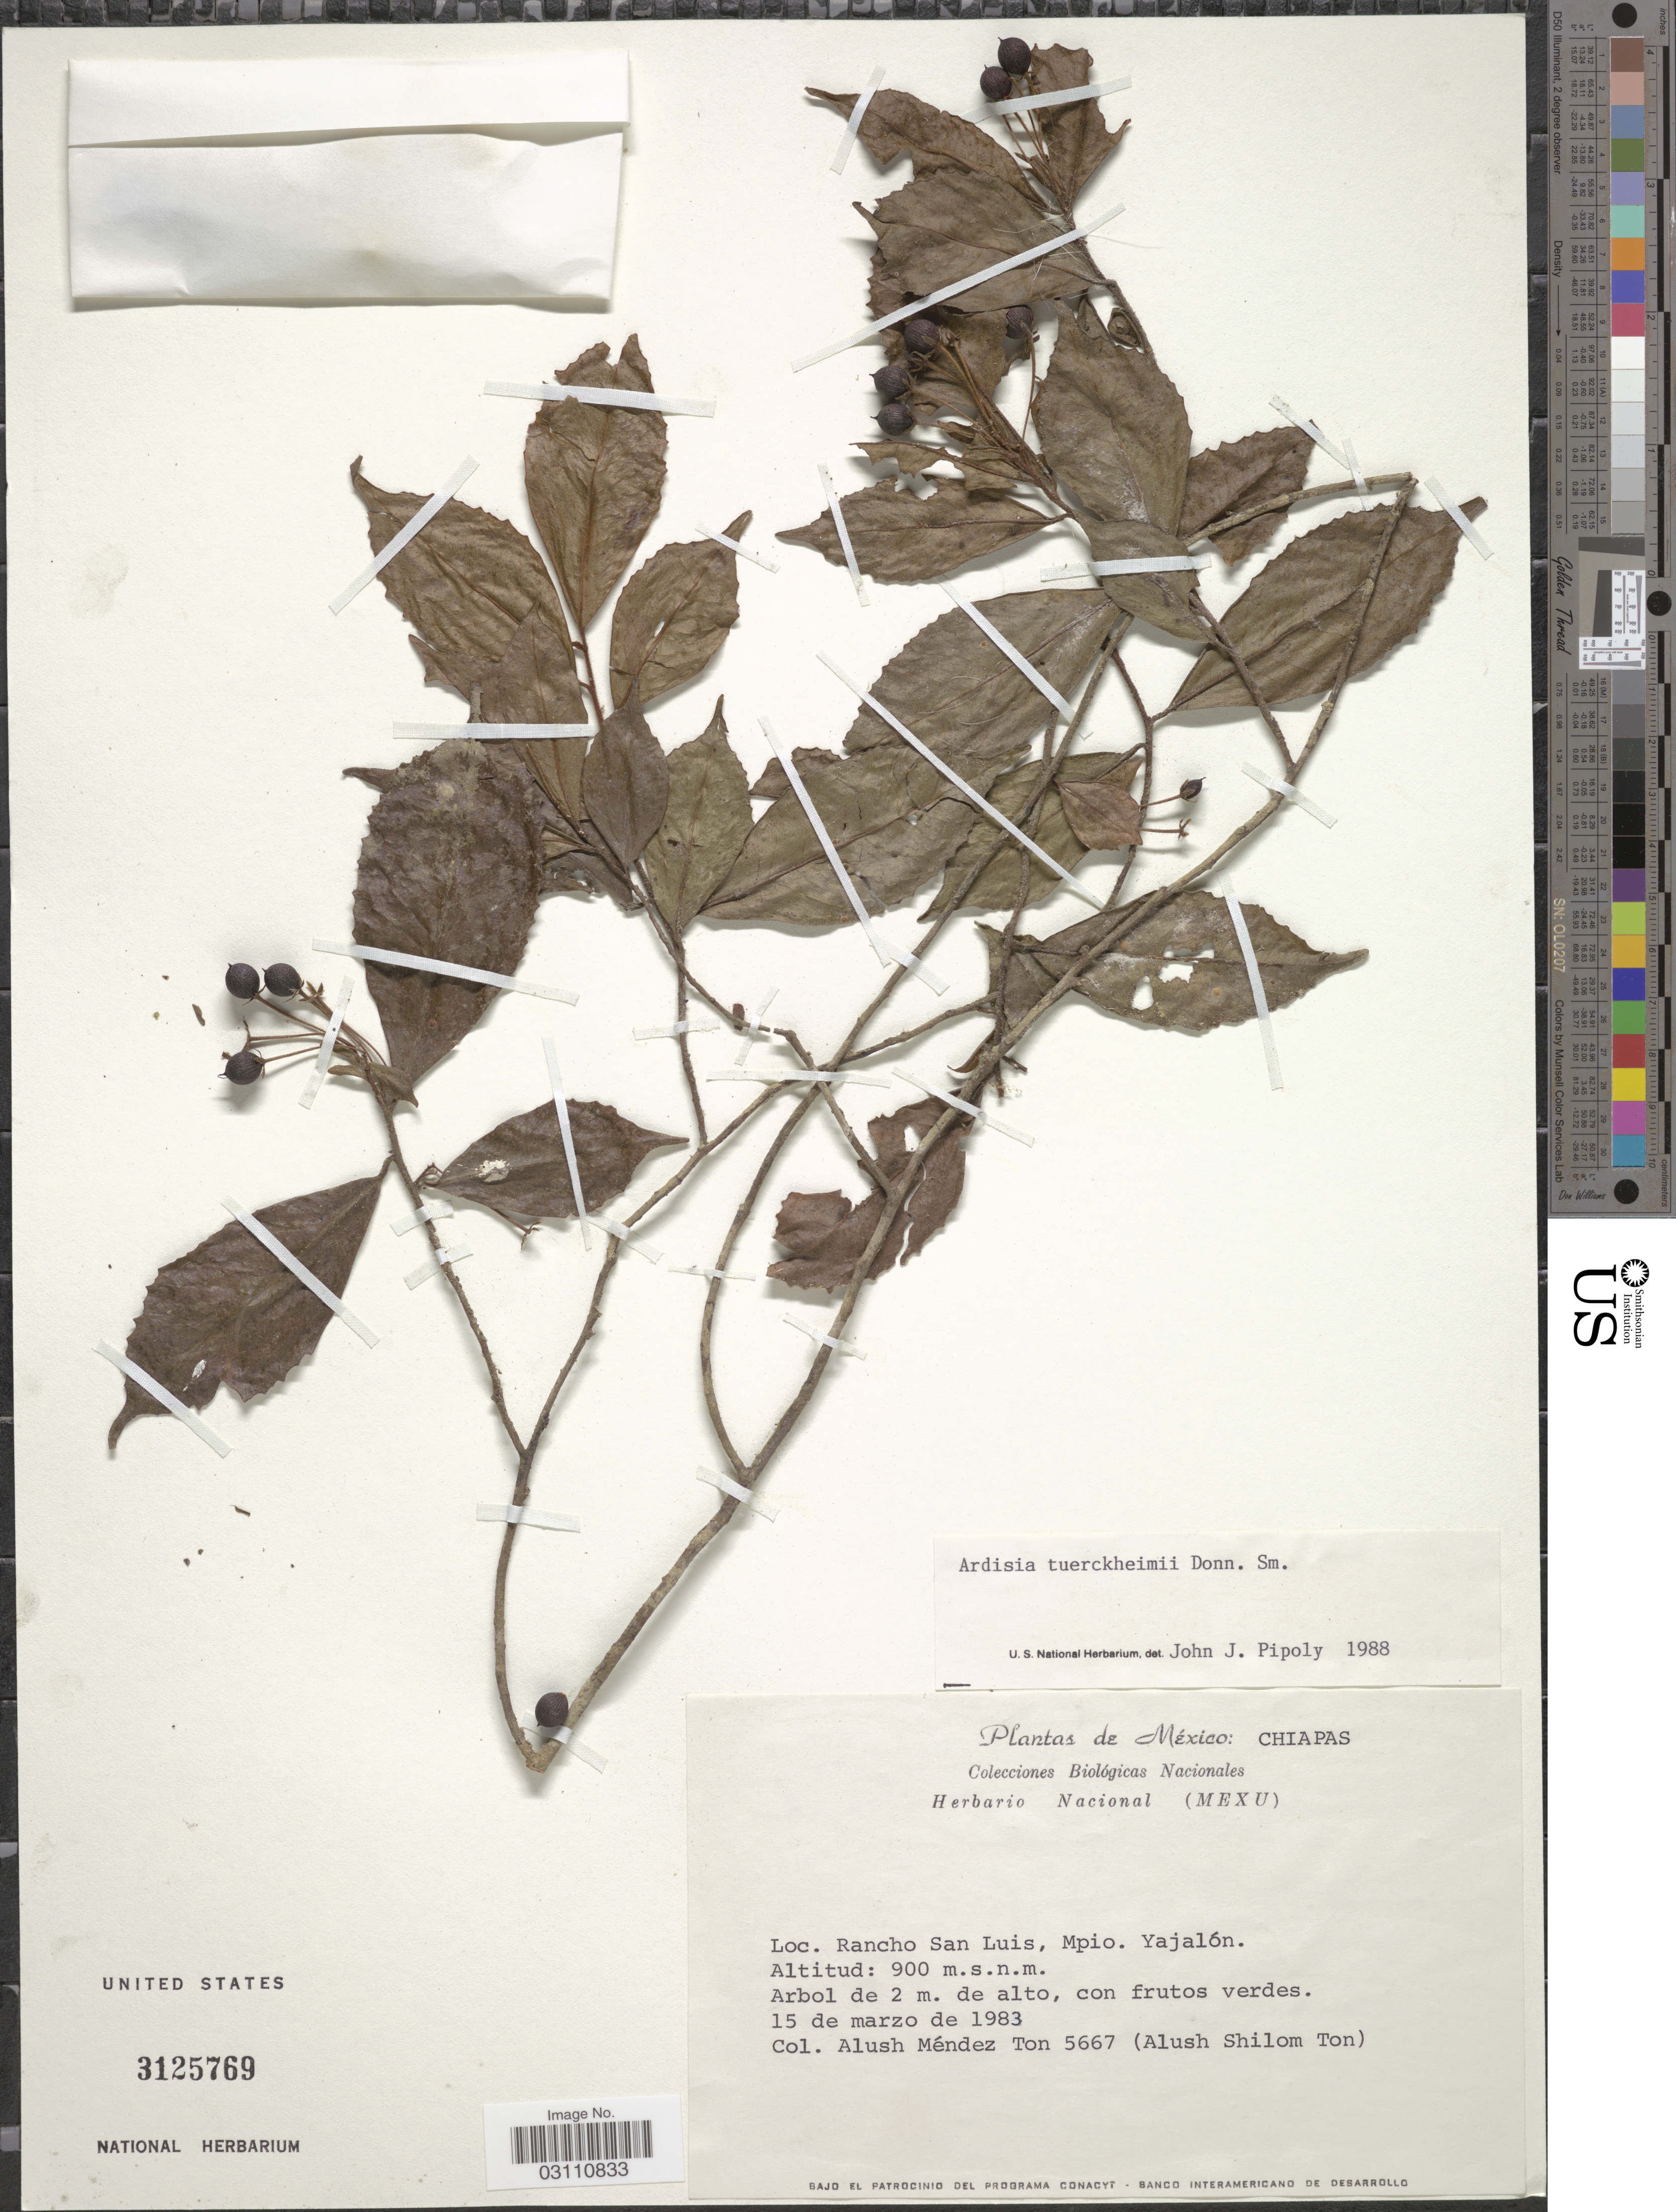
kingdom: Plantae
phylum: Tracheophyta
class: Magnoliopsida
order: Ericales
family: Primulaceae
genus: Ardisia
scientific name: Ardisia tuerckheimii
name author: Donn. Sm.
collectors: A. Méndez Ton & A. M. Ton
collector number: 5667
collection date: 1983-03-15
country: Mexico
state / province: Chiapas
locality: Rancho San Luis, Mpio. Yajalón.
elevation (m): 900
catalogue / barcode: US 3125769